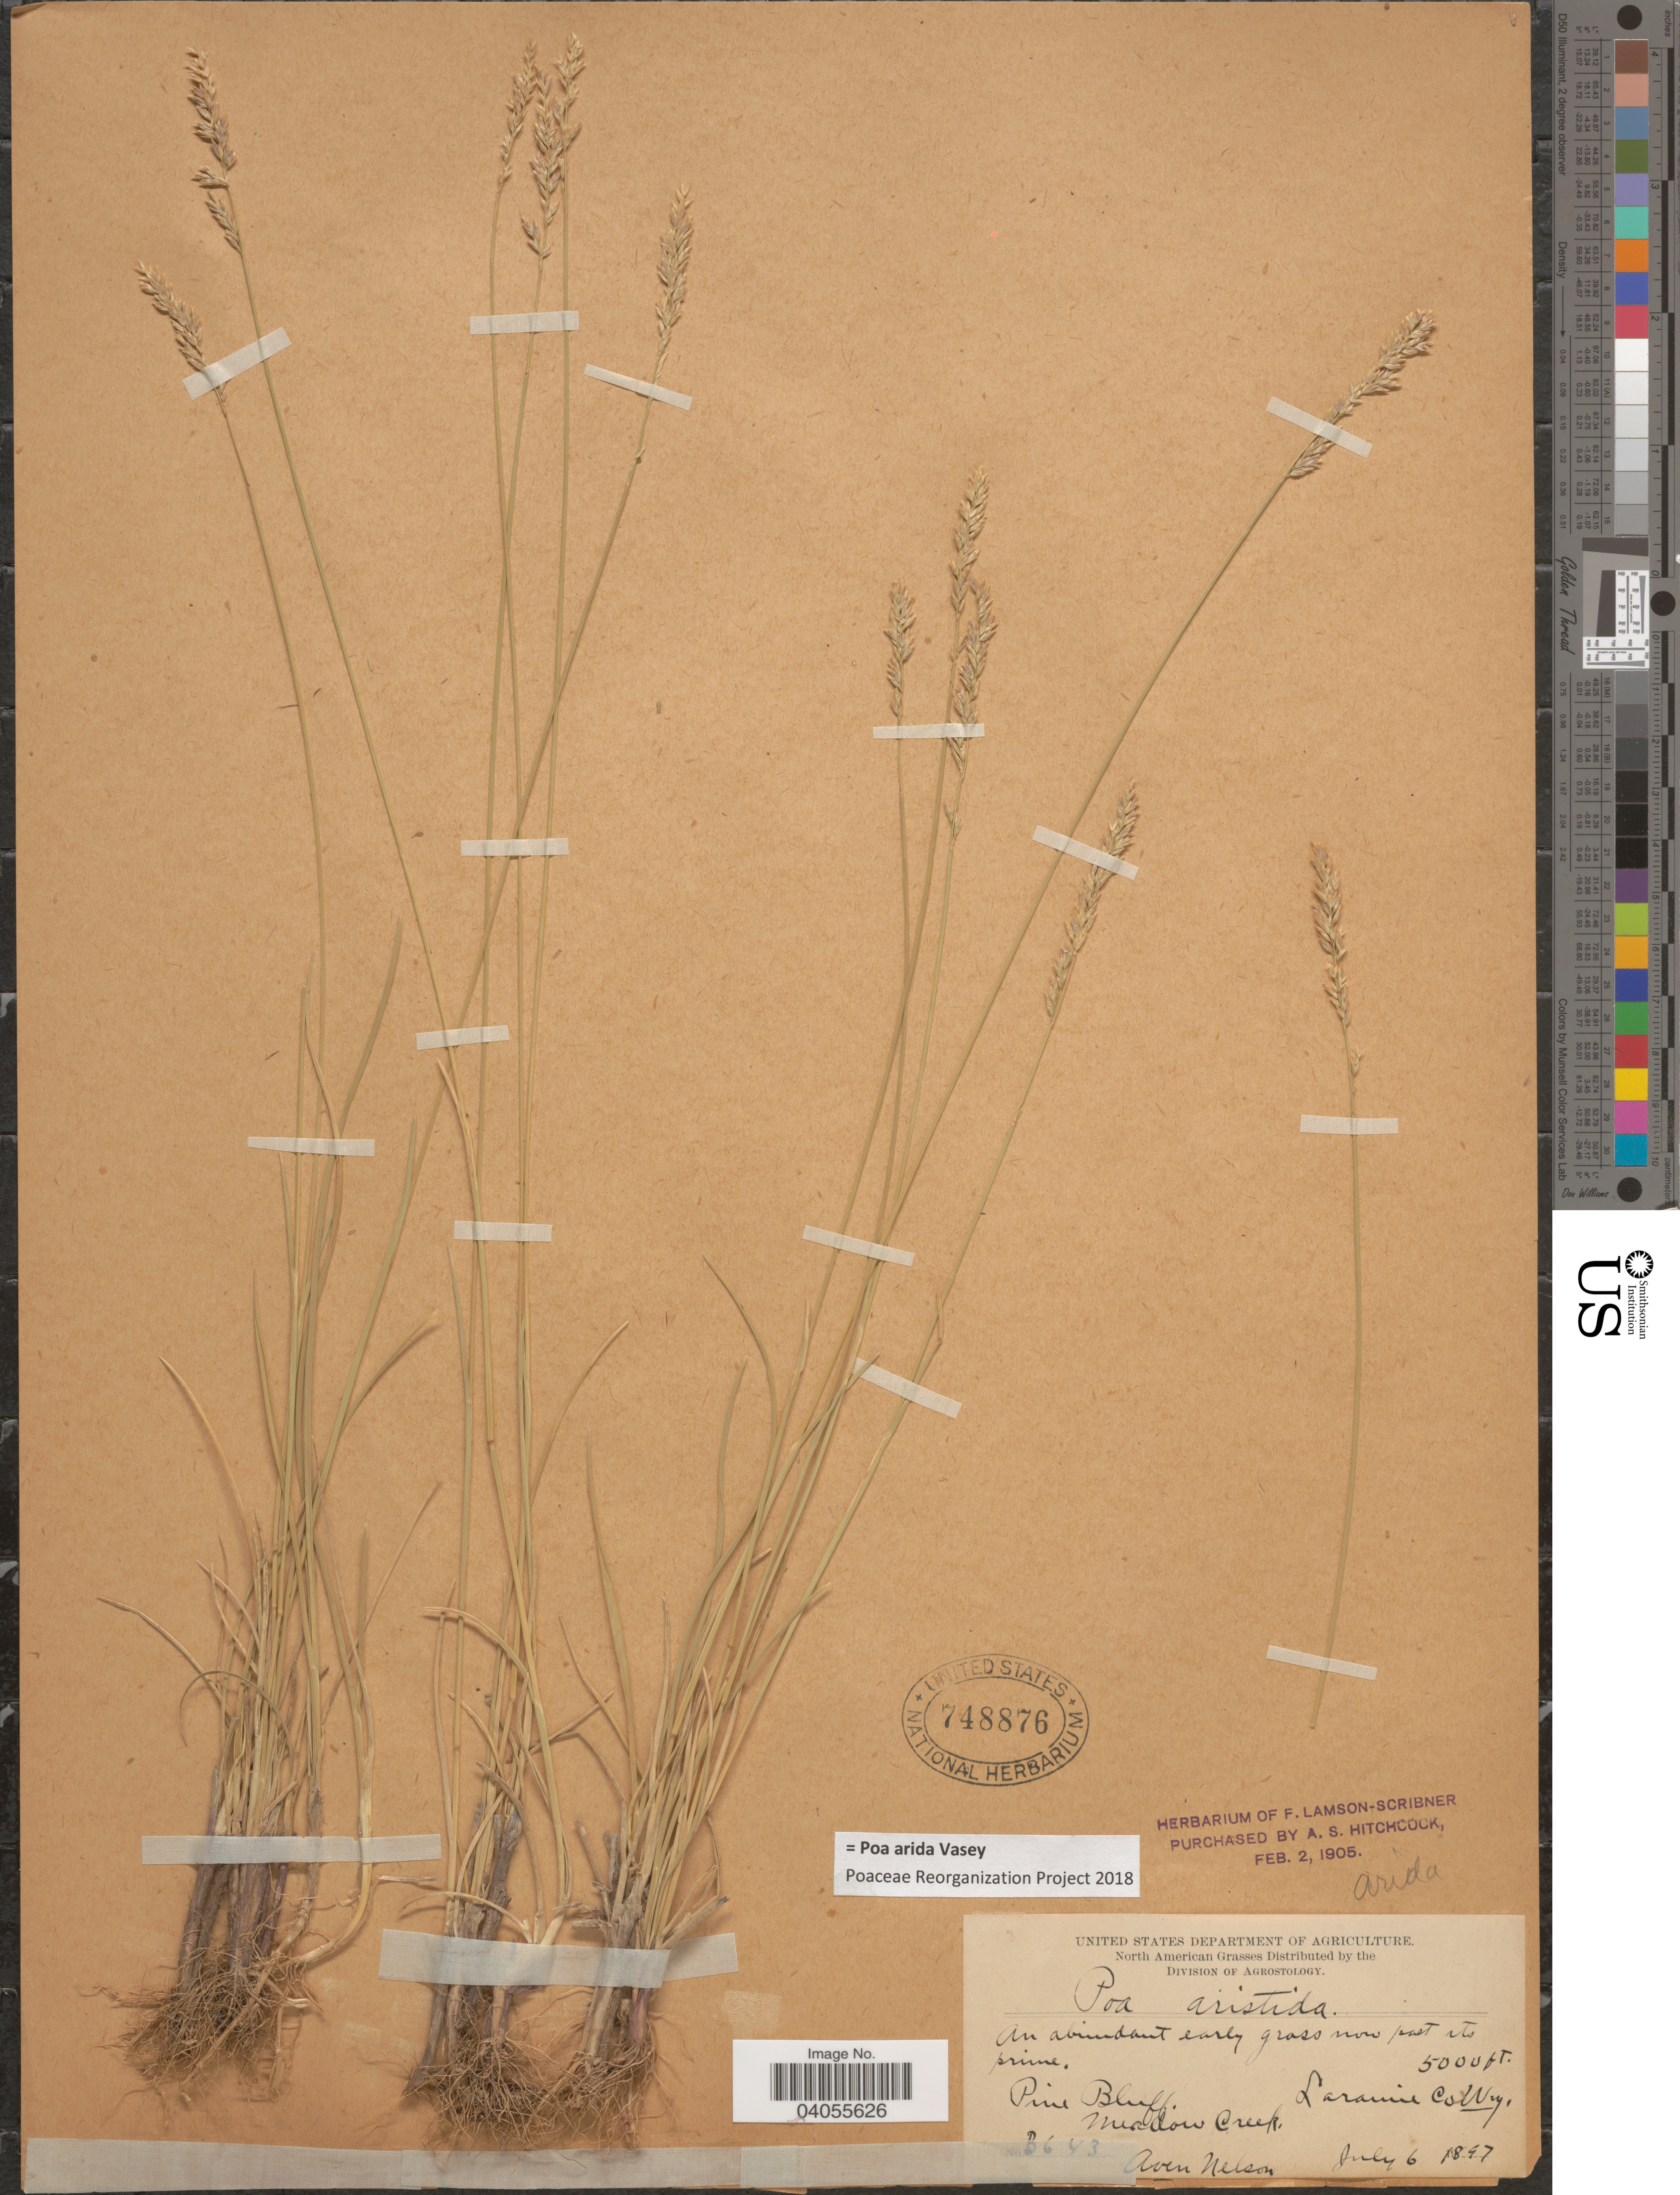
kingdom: Plantae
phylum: Tracheophyta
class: Liliopsida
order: Poales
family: Poaceae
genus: Poa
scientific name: Poa arida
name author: Vasey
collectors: A. Nelson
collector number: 3643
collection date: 1897-07-06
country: United States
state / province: Wyoming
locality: Pine Bluff. Meadow Creek. Laramie Co.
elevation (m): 1524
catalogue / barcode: US 748876